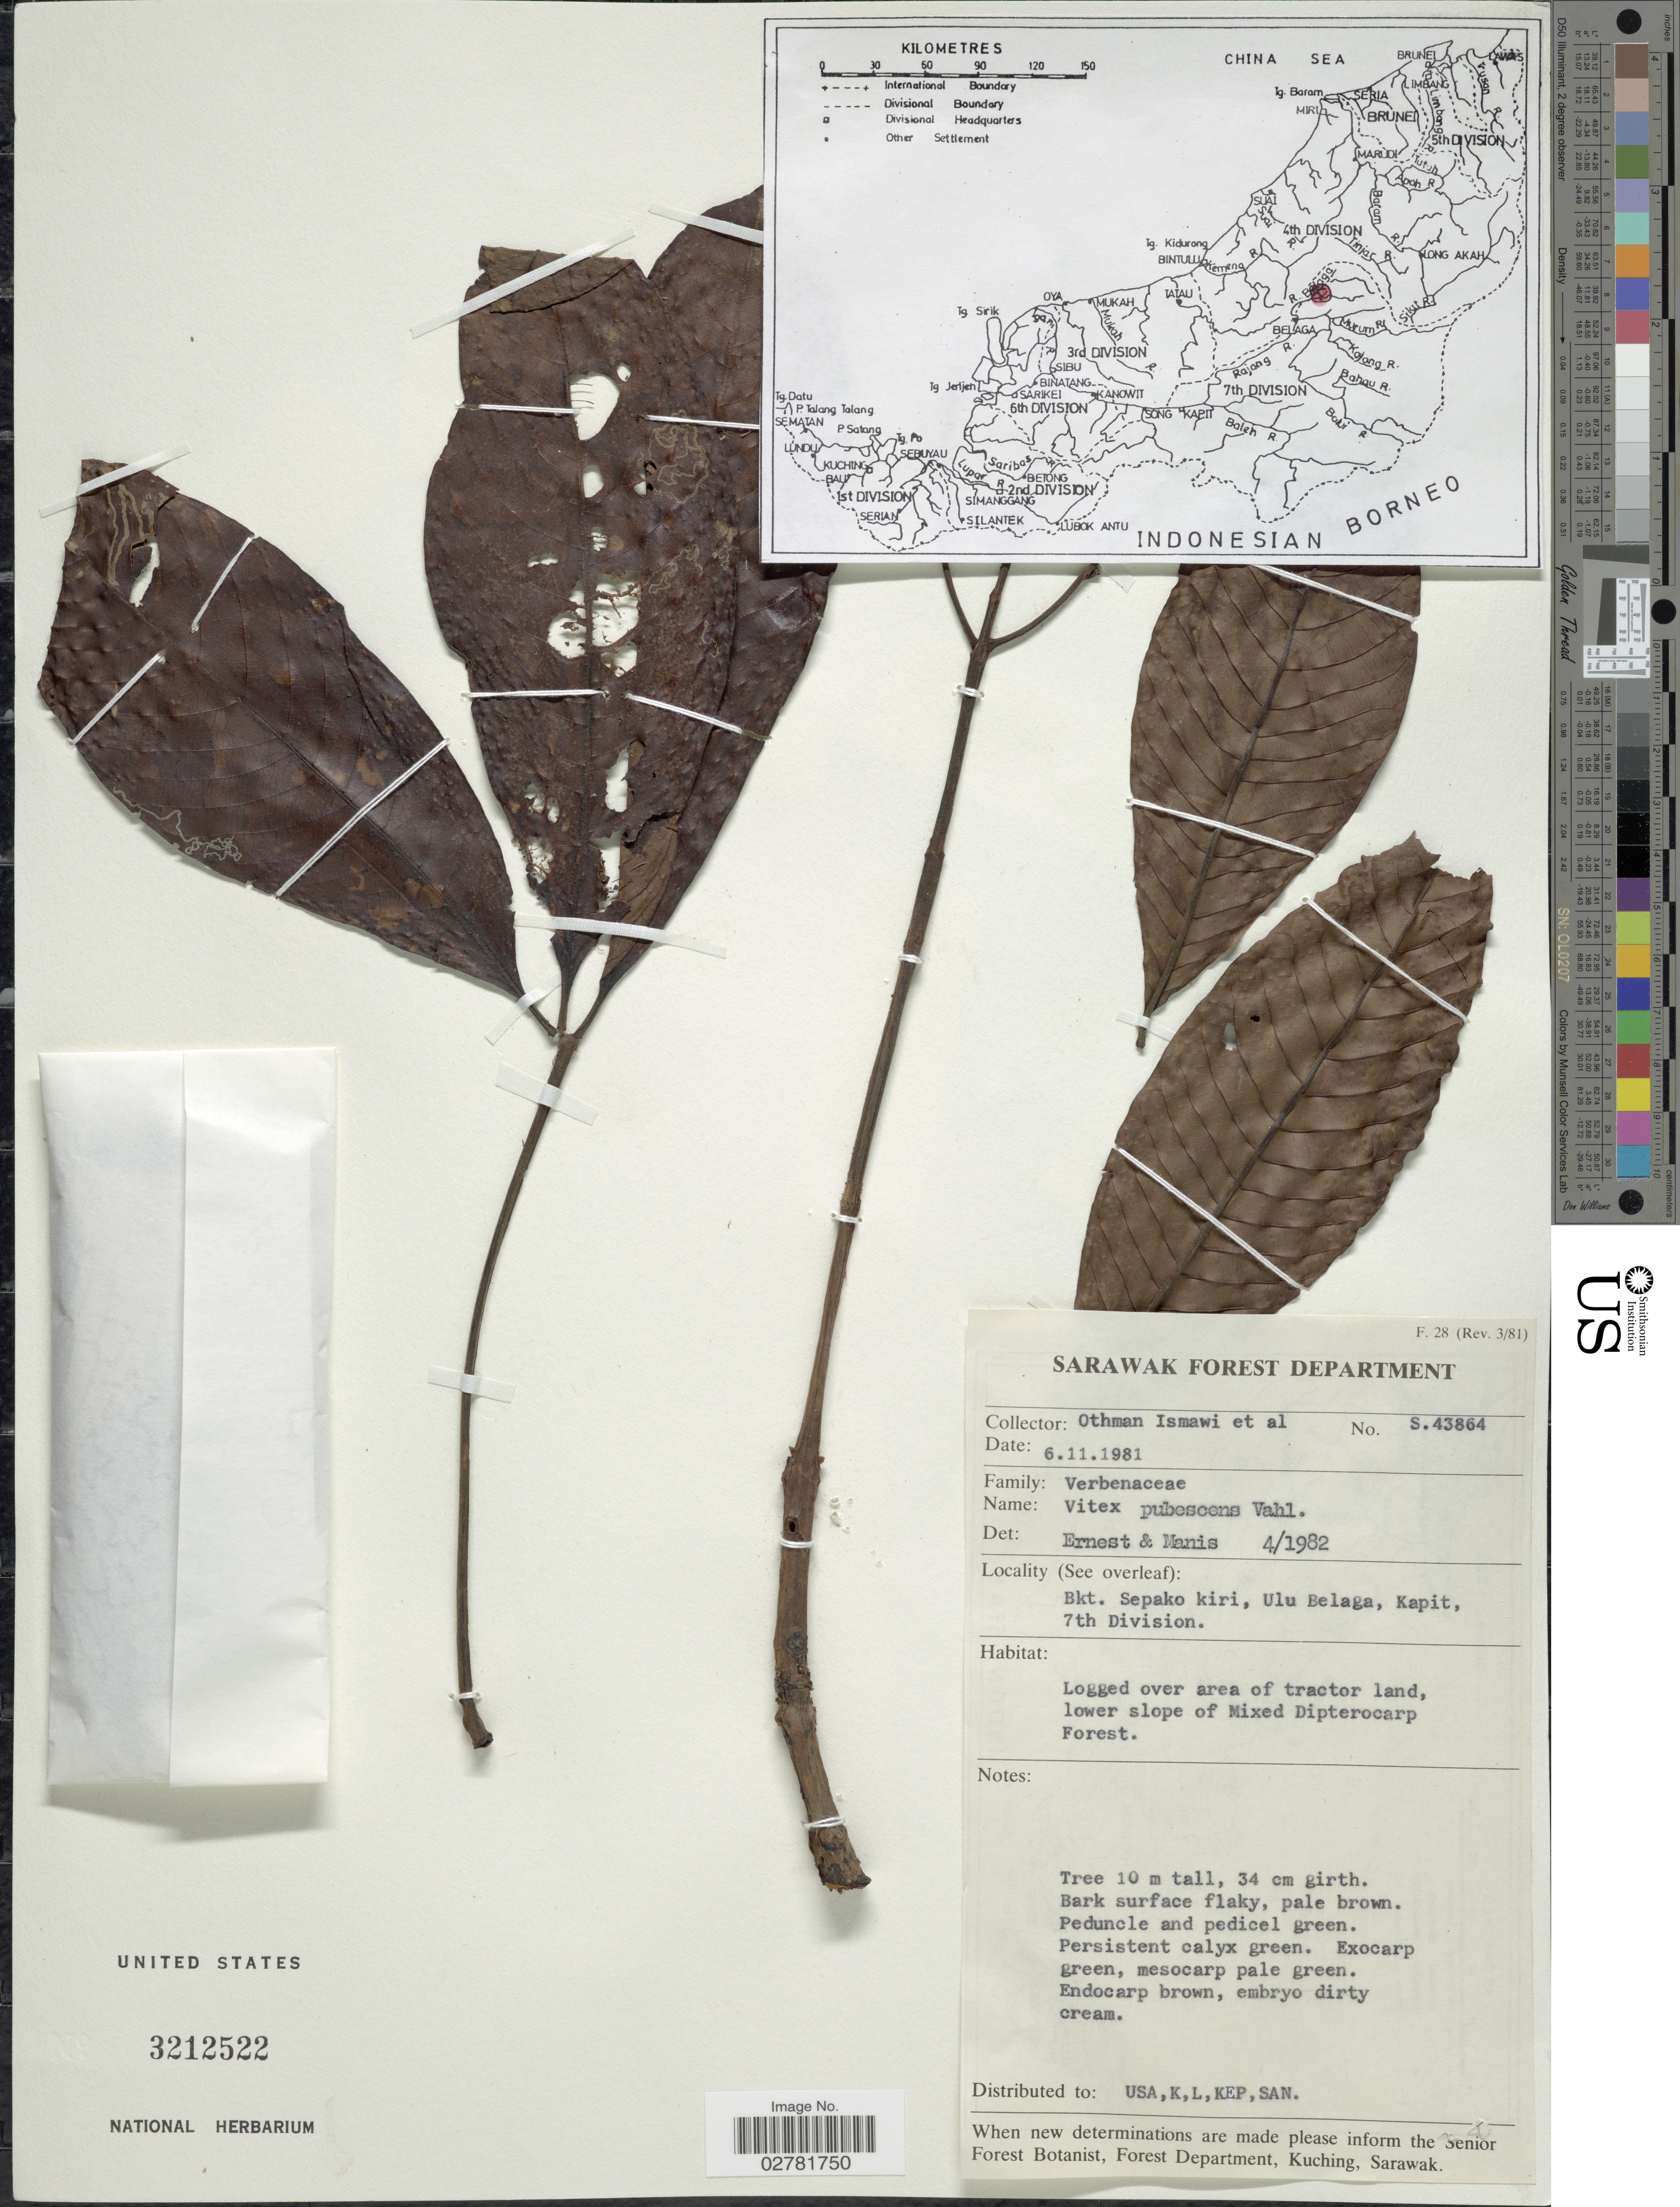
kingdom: Plantae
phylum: Tracheophyta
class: Magnoliopsida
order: Lamiales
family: Lamiaceae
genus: Vitex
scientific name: Vitex pubescens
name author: Vahl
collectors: O. Ismawi & et al.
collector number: S.43864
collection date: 1981-11-06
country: Malaysia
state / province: Sarawak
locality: Bkt. Sepako kiri, Ulu Belaga, Kapit, 7th Division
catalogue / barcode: US 3212522